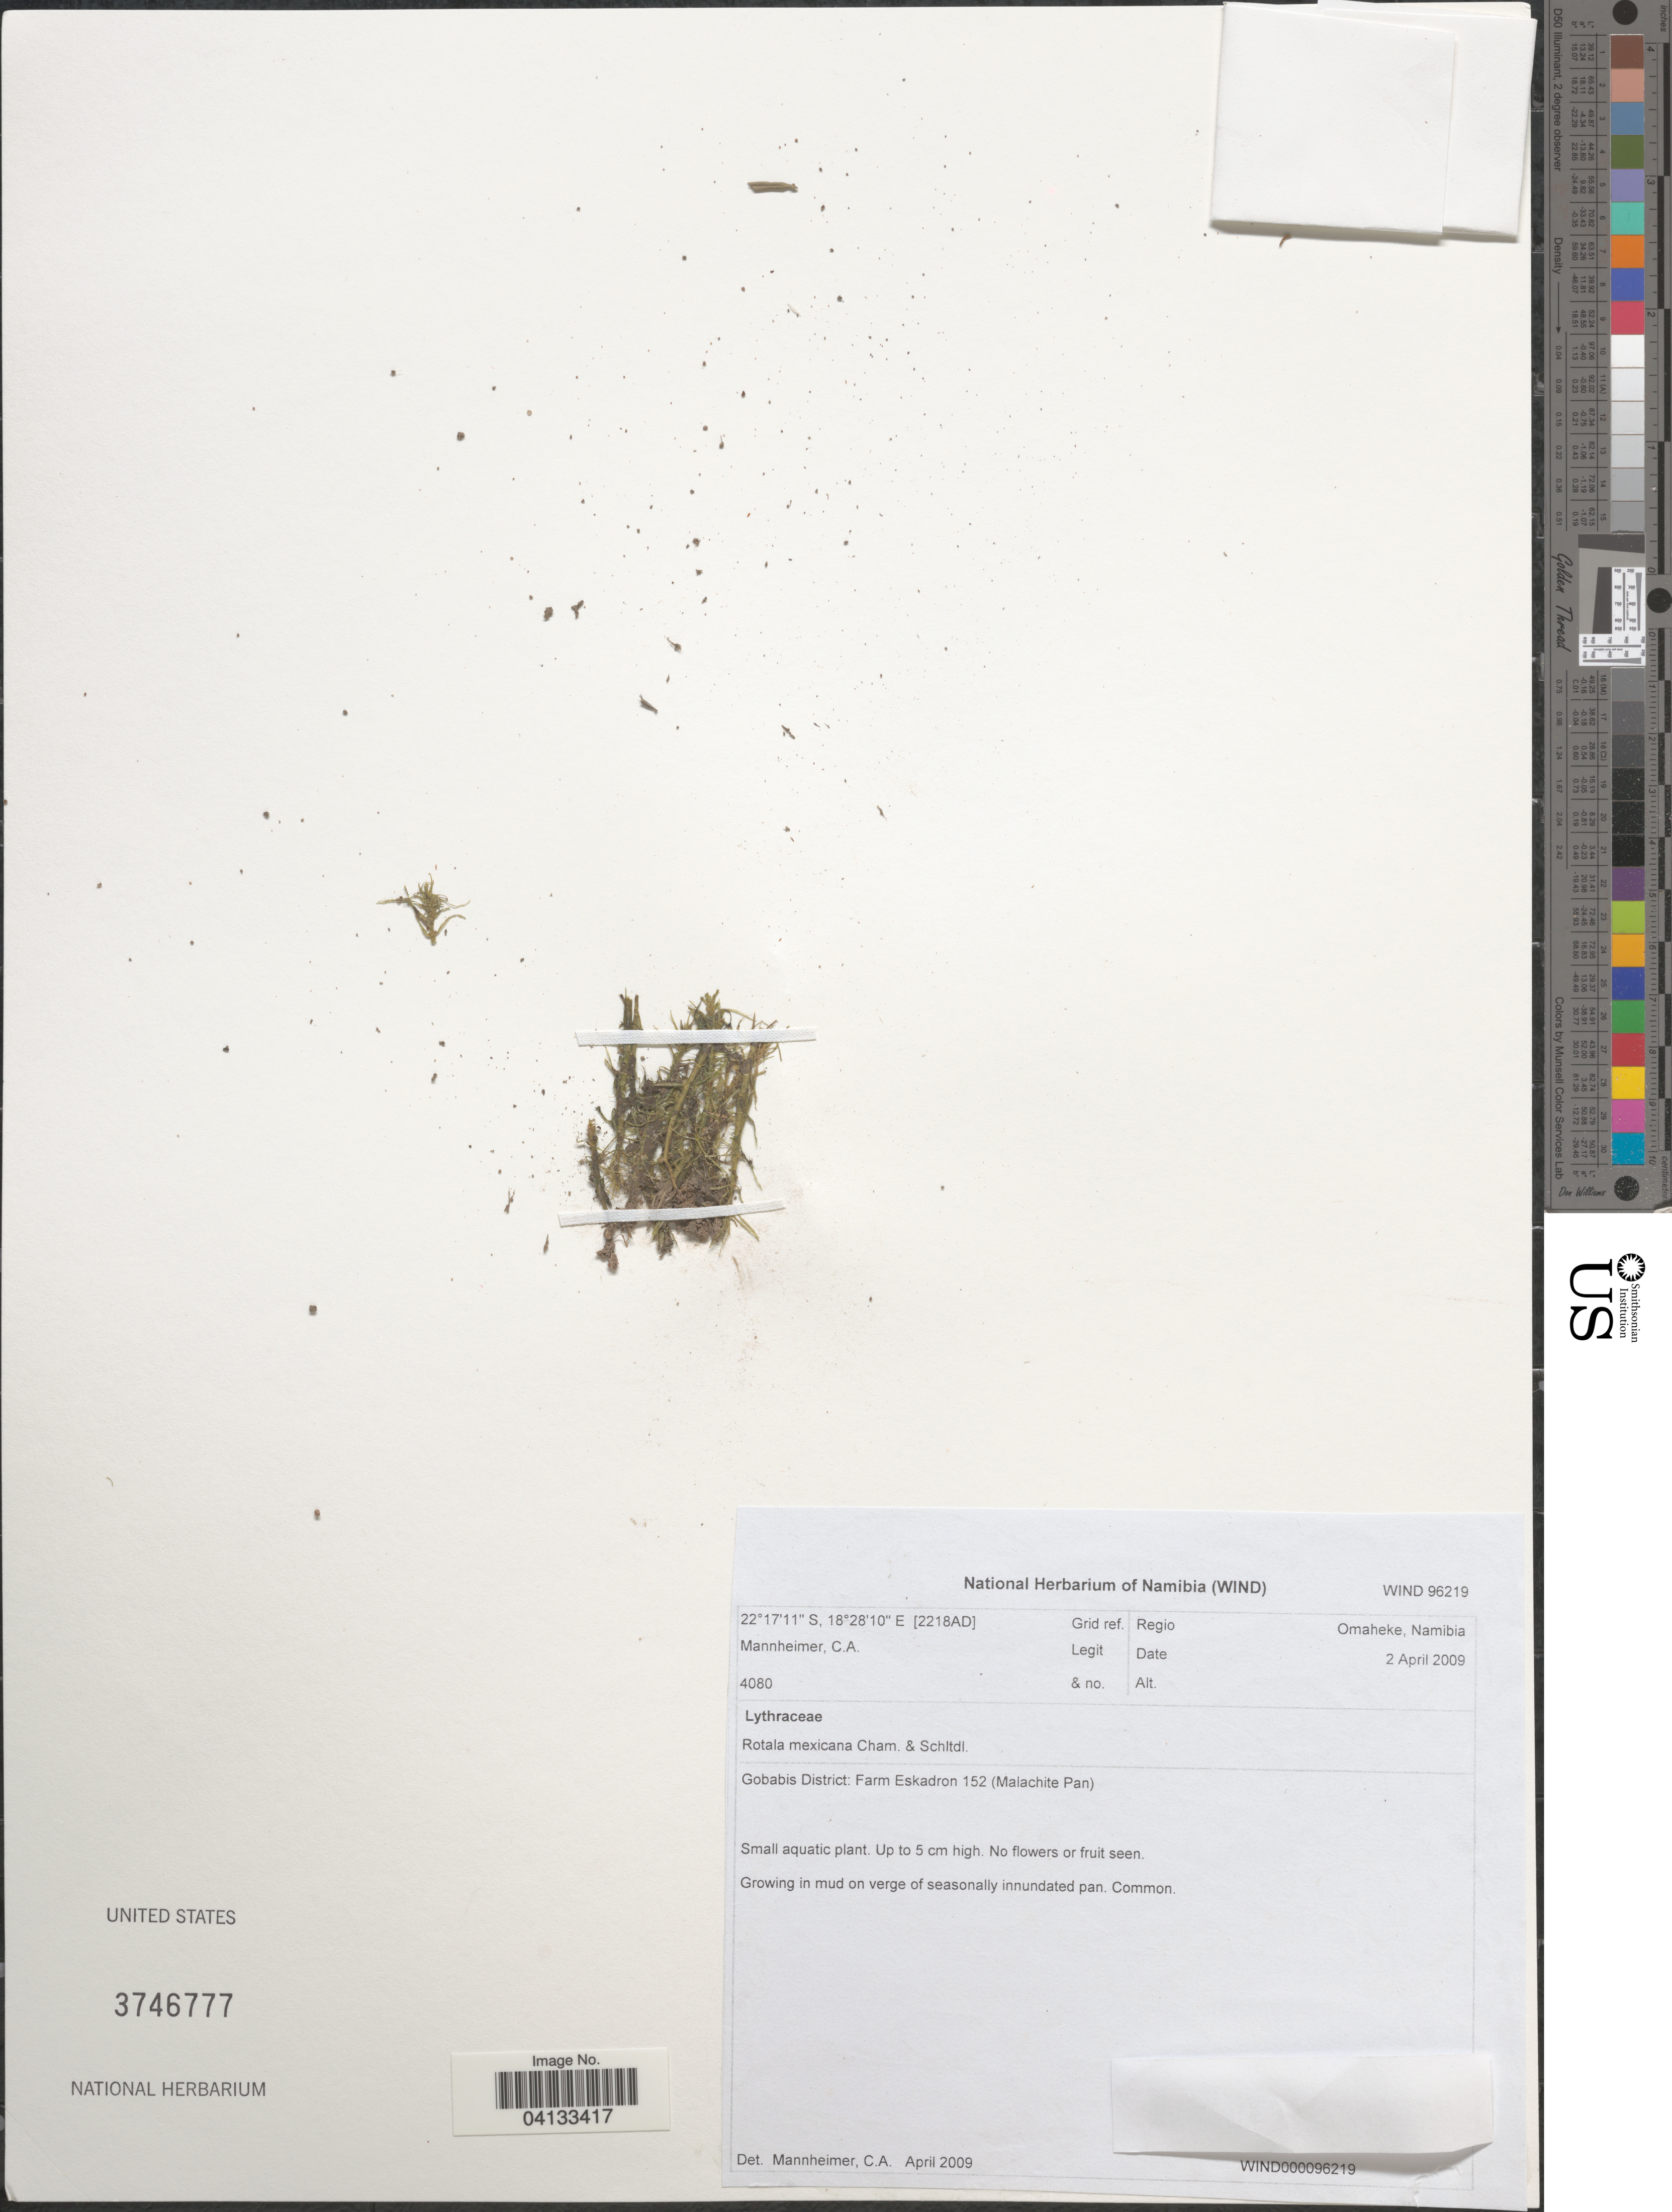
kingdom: Plantae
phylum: Tracheophyta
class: Magnoliopsida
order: Myrtales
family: Lythraceae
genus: Rotala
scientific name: Rotala mexicana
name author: Cham. & Schltdl.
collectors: C. A. Mannheimer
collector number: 4080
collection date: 2009-04-02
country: Namibia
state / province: Omaheke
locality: Grid ref. Regio Omaheke. Gobabis District: Farm Eskadron 152 (Malachite Pan). [2218AD].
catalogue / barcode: US 3746777